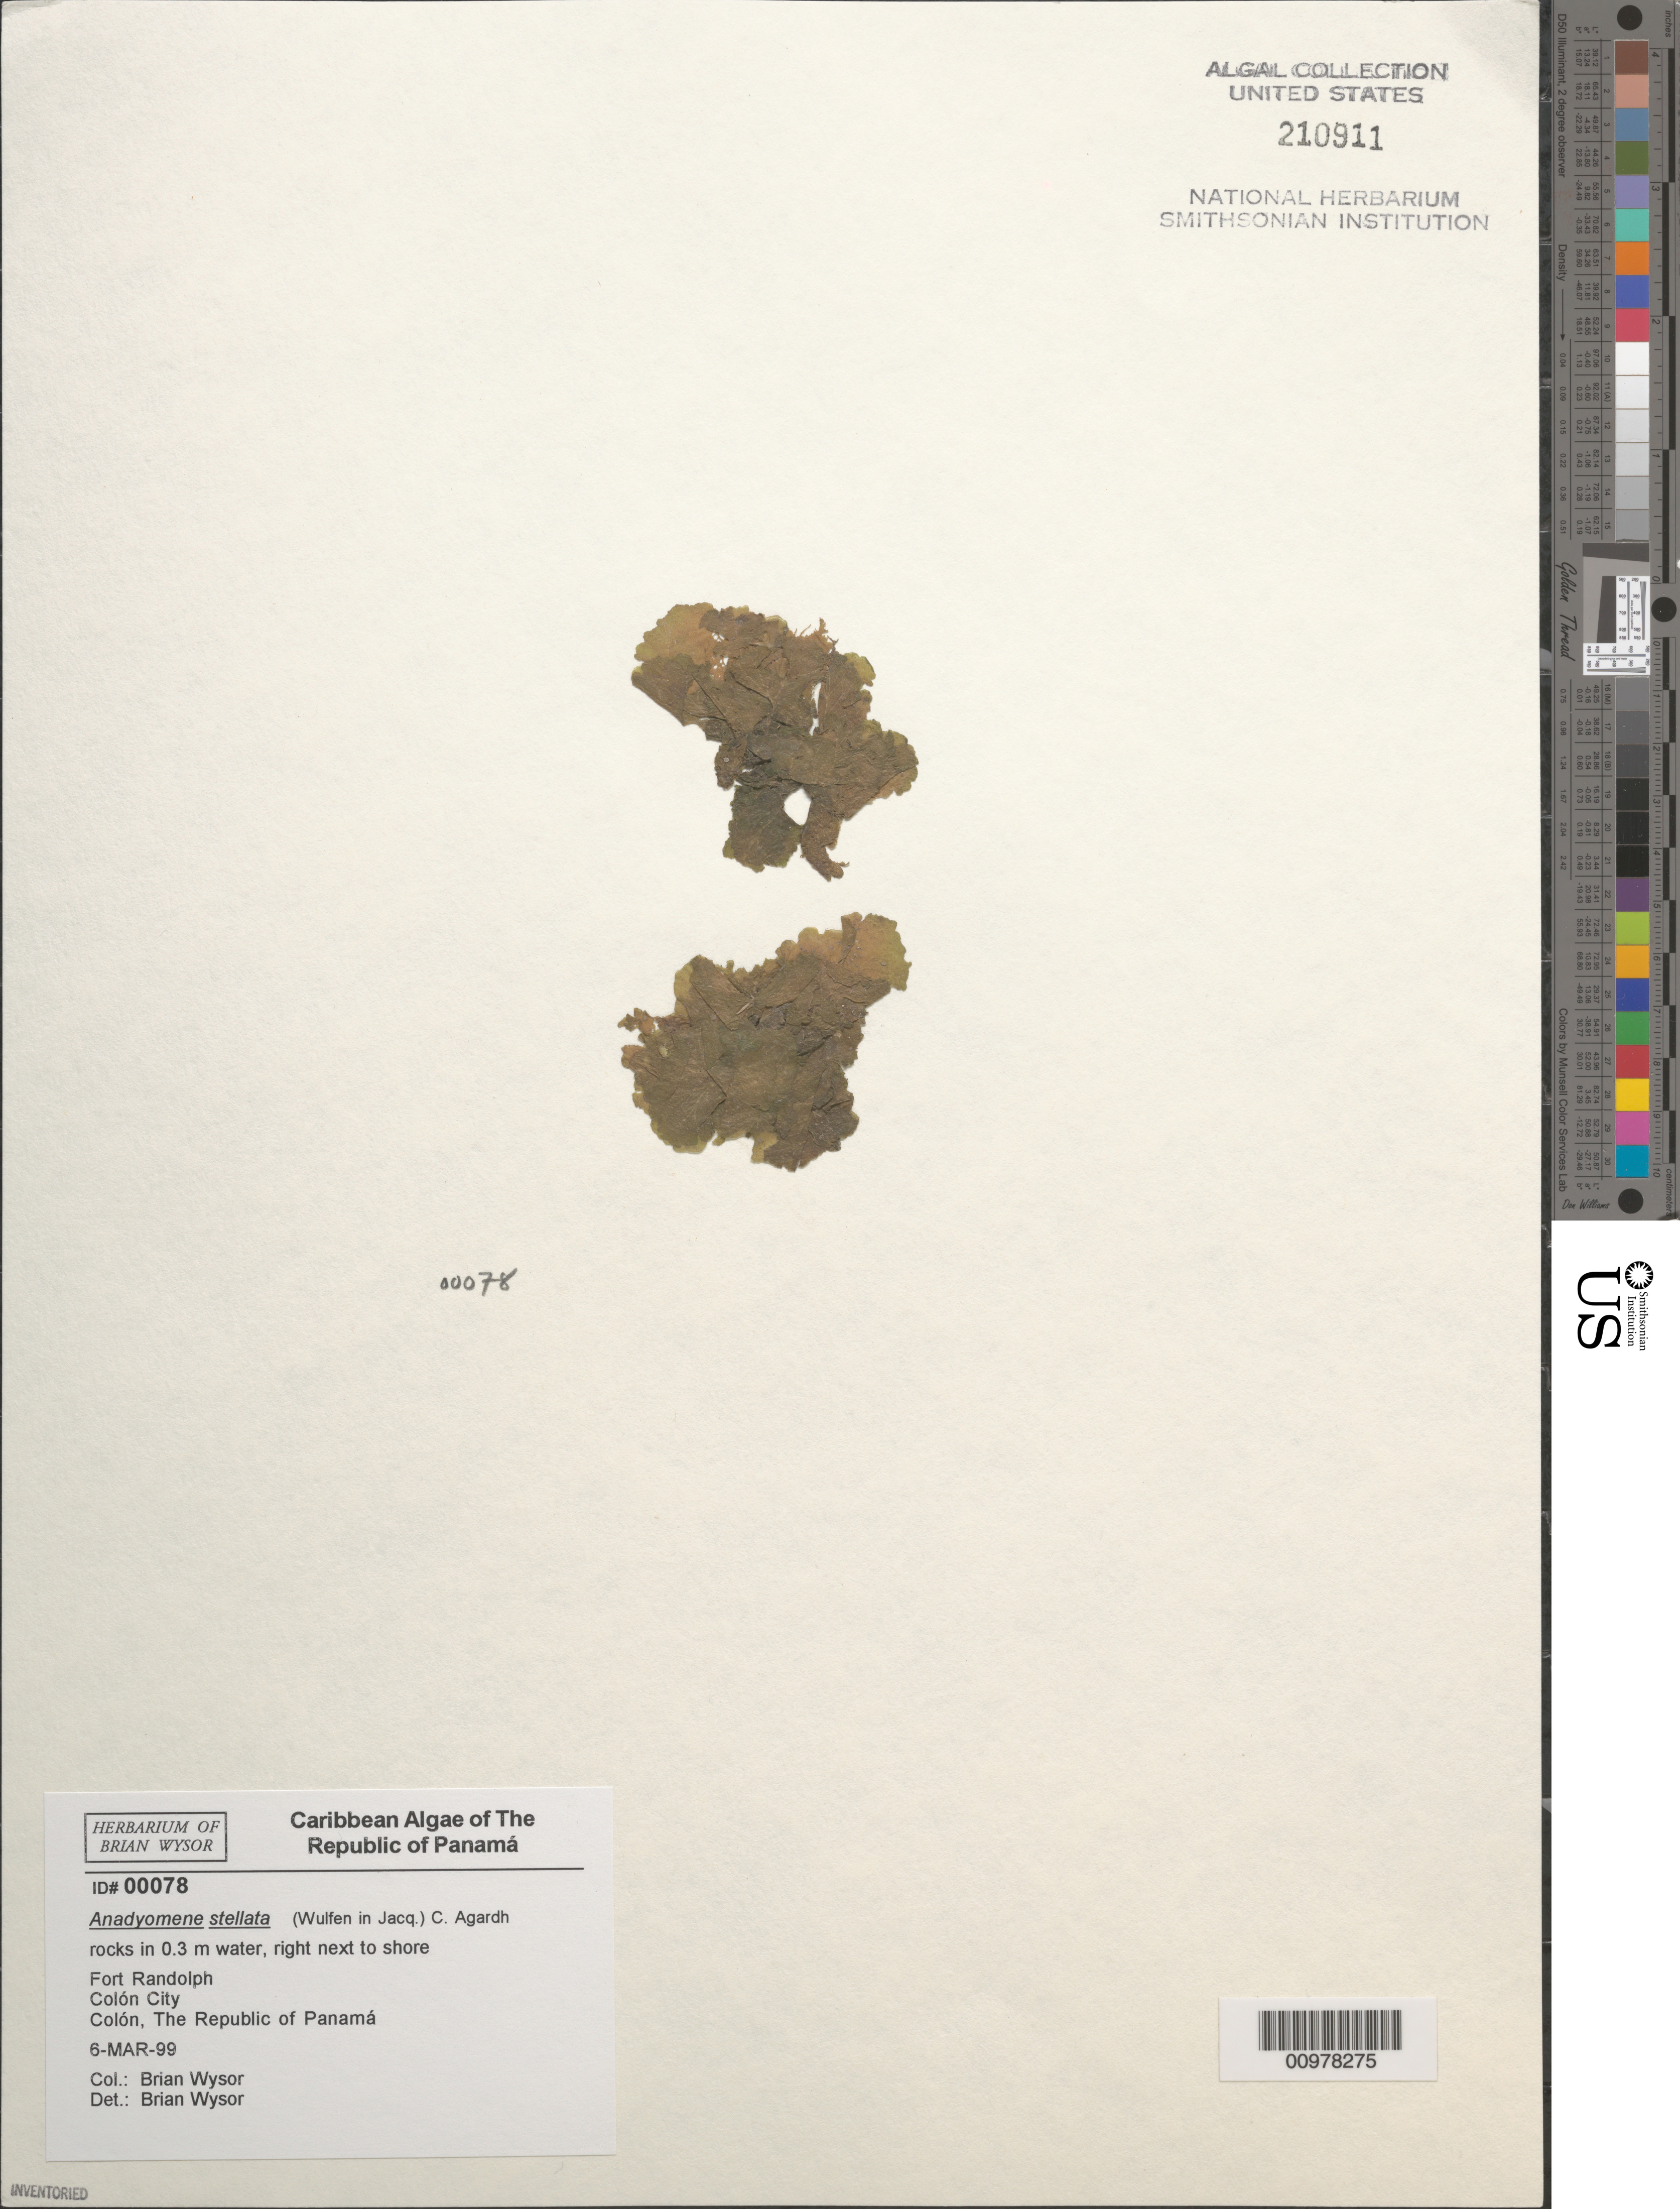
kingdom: Plantae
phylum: Chlorophyta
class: Ulvophyceae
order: Cladophorales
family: Anadyomenaceae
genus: Anadyomene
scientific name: Anadyomene stellata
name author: (Wulfen) C. Agardh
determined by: Wysor, B.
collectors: B. Wysor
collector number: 00078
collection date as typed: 06 Mar 1999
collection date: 1999-03-06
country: Panama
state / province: Colón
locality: Fort Randolph, Colón City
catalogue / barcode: US 210911